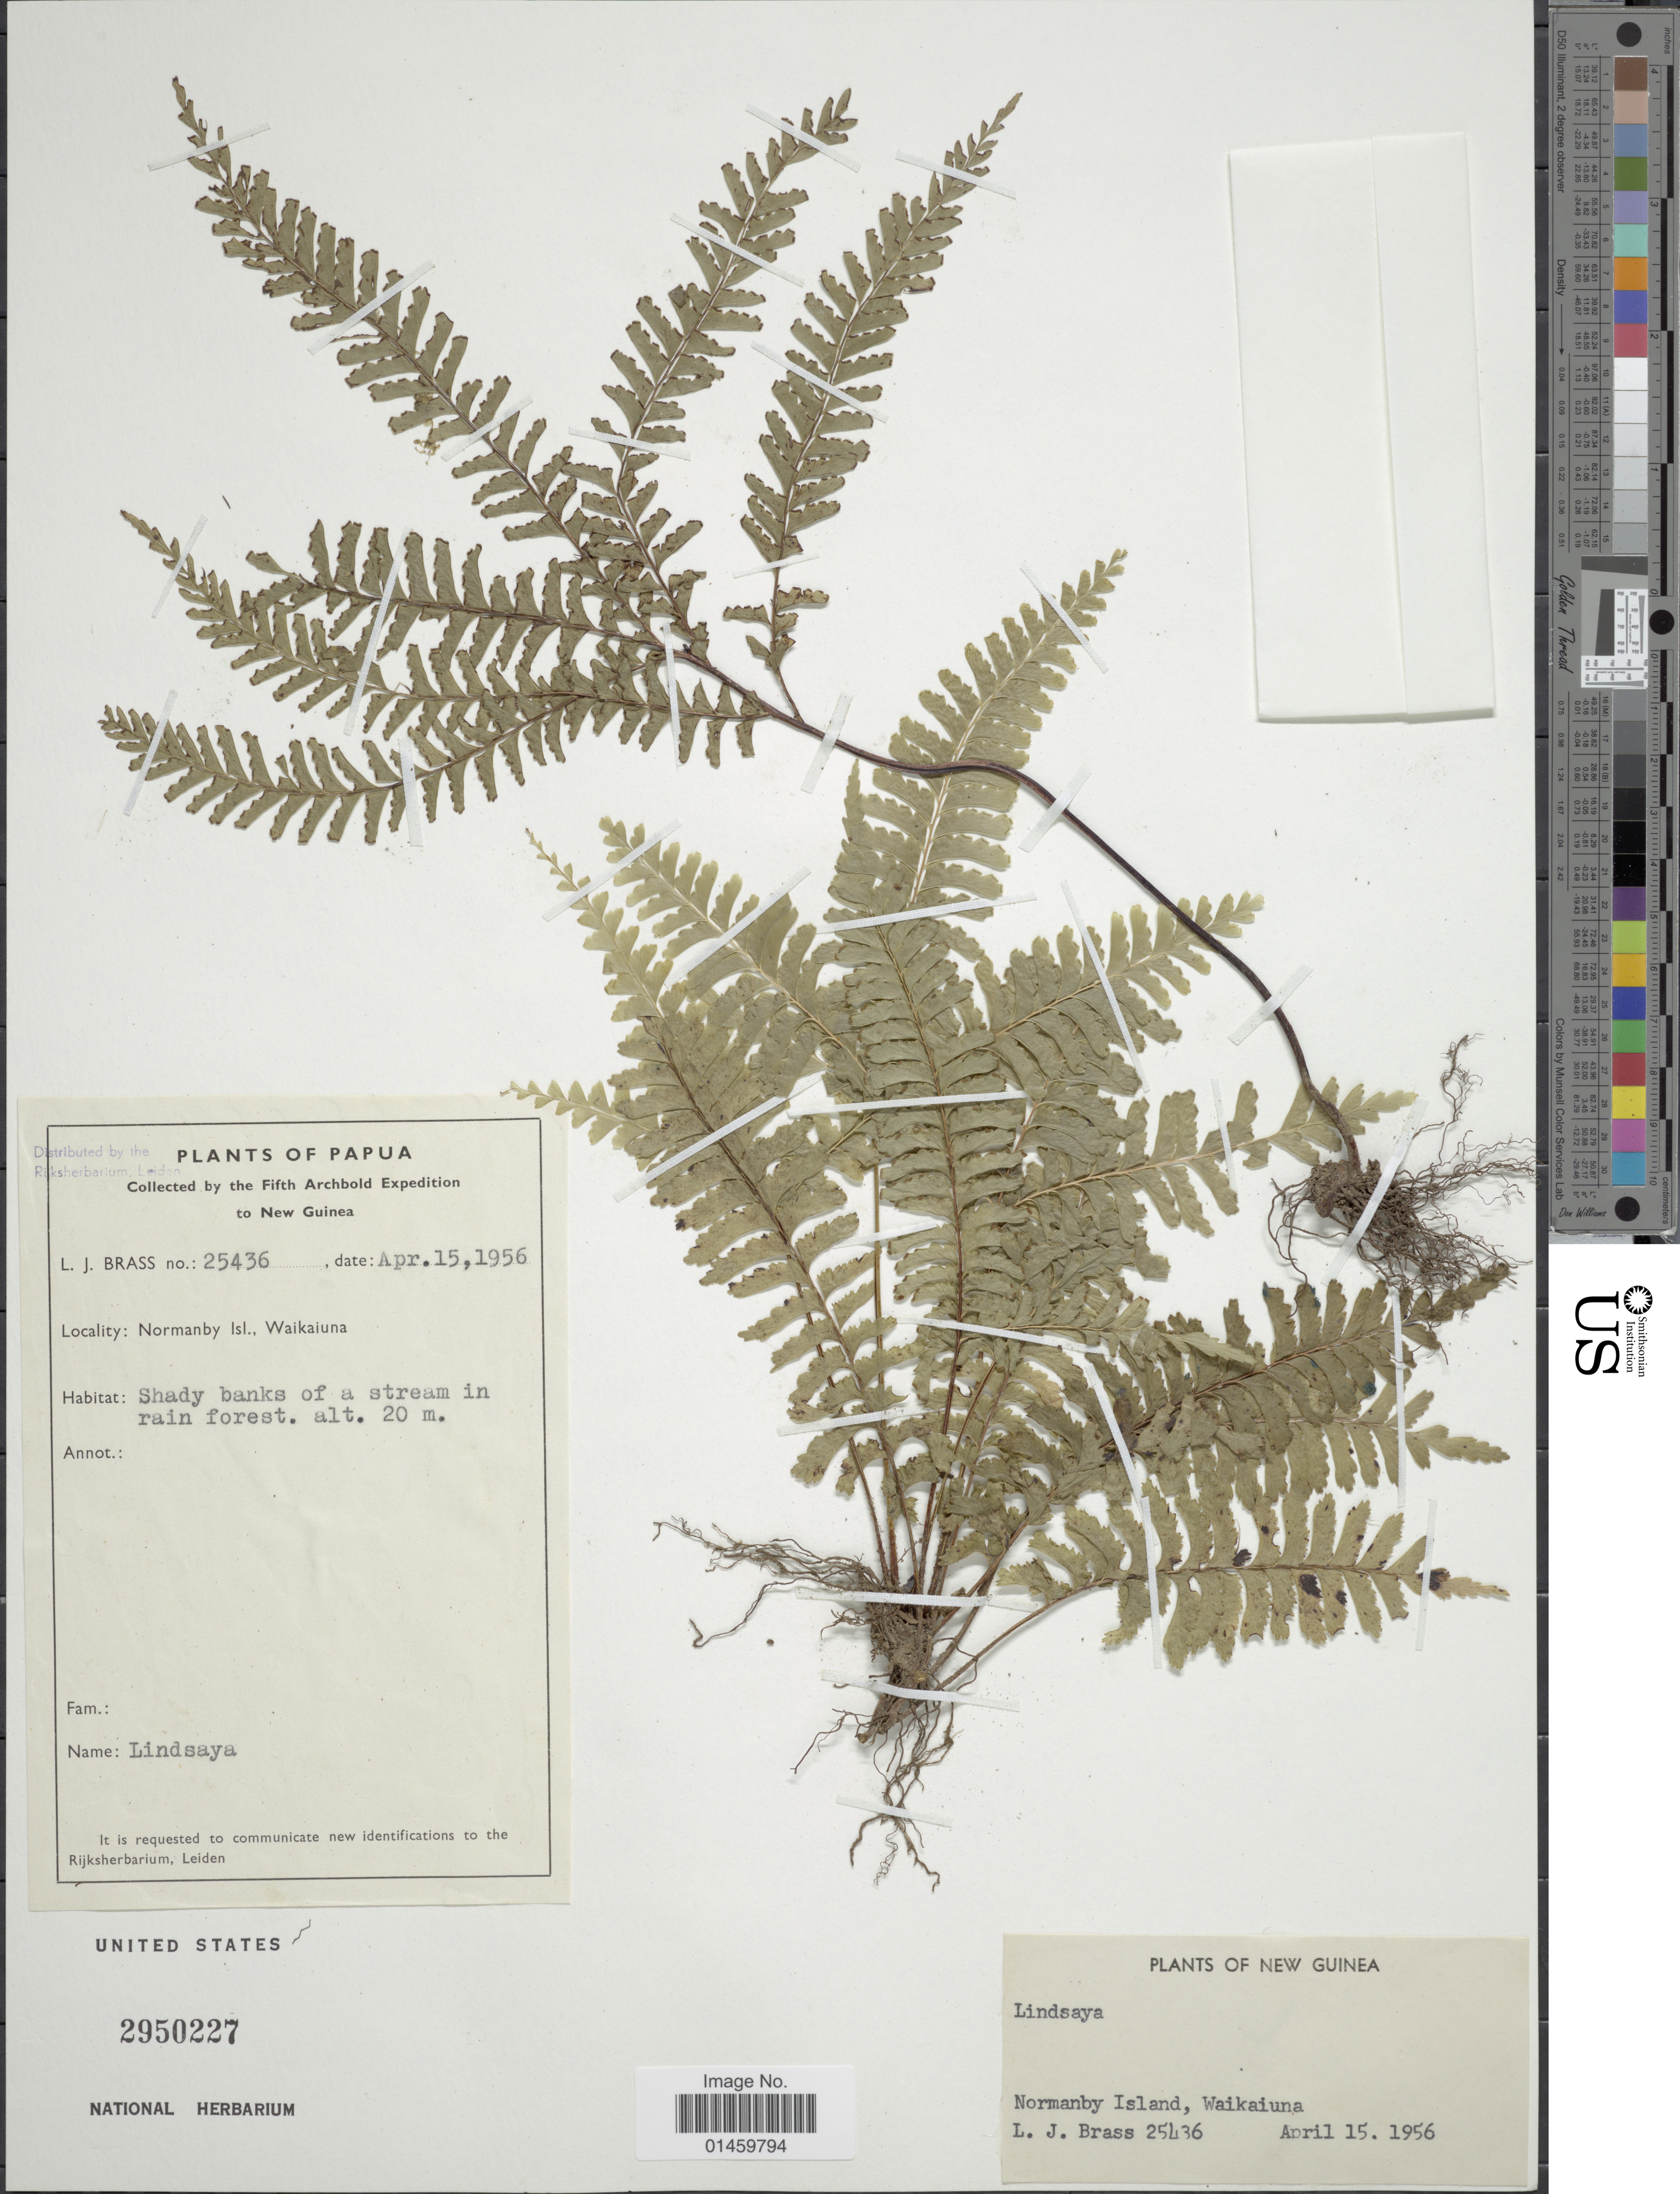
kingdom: Plantae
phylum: Tracheophyta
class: Polypodiopsida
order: Polypodiales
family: Lindsaeaceae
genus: Lindsaea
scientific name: Lindsaea sp.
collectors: L. J. Brass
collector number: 25436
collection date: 1956-04-15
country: Papua New Guinea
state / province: Milne Bay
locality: Normanby Island, Waikaiuna.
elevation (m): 20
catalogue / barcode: US 2950227